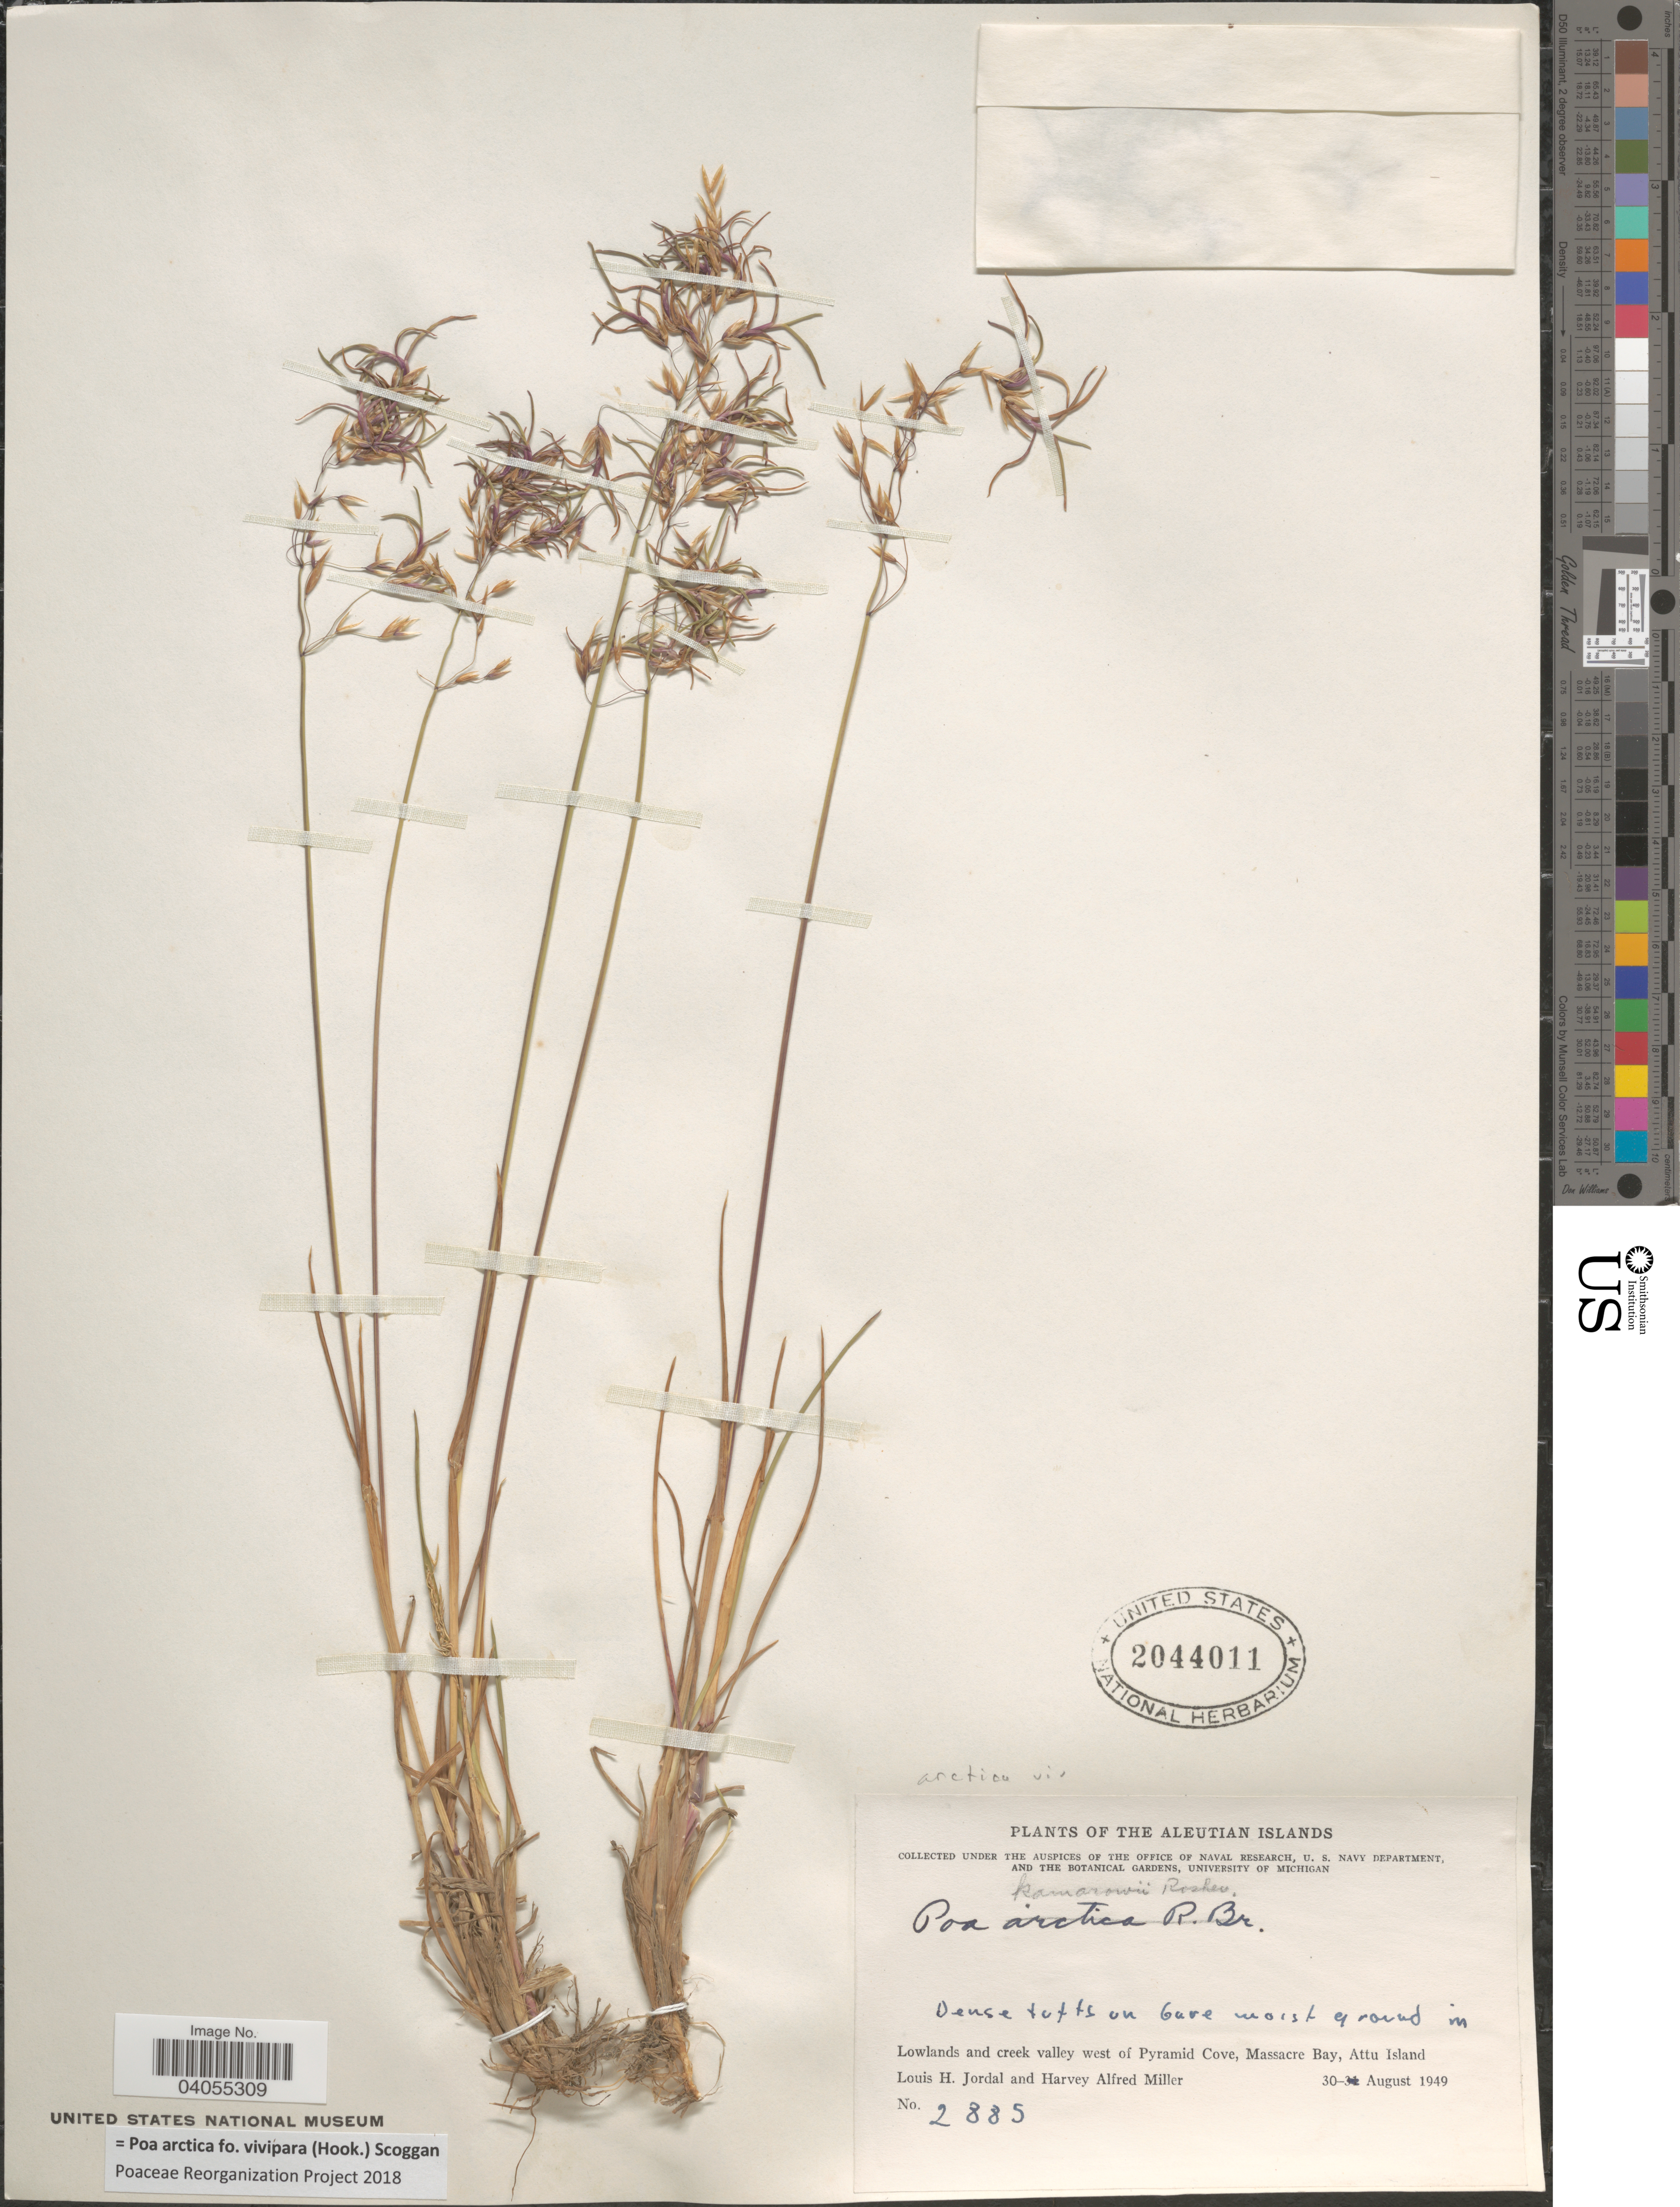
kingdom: Plantae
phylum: Tracheophyta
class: Liliopsida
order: Poales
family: Poaceae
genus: Poa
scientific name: Poa arctica f. vivipara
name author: (Hook.) Scoggan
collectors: L. Jordal & H. A. Miller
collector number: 2885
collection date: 1949-08-30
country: United States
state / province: Alaska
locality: Aleutian Islands. Dense tufts on cave moist ground in Lowlands and creek valley west of Pyramid Cove, Massacre Bay, Attu Island.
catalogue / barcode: US 2044011